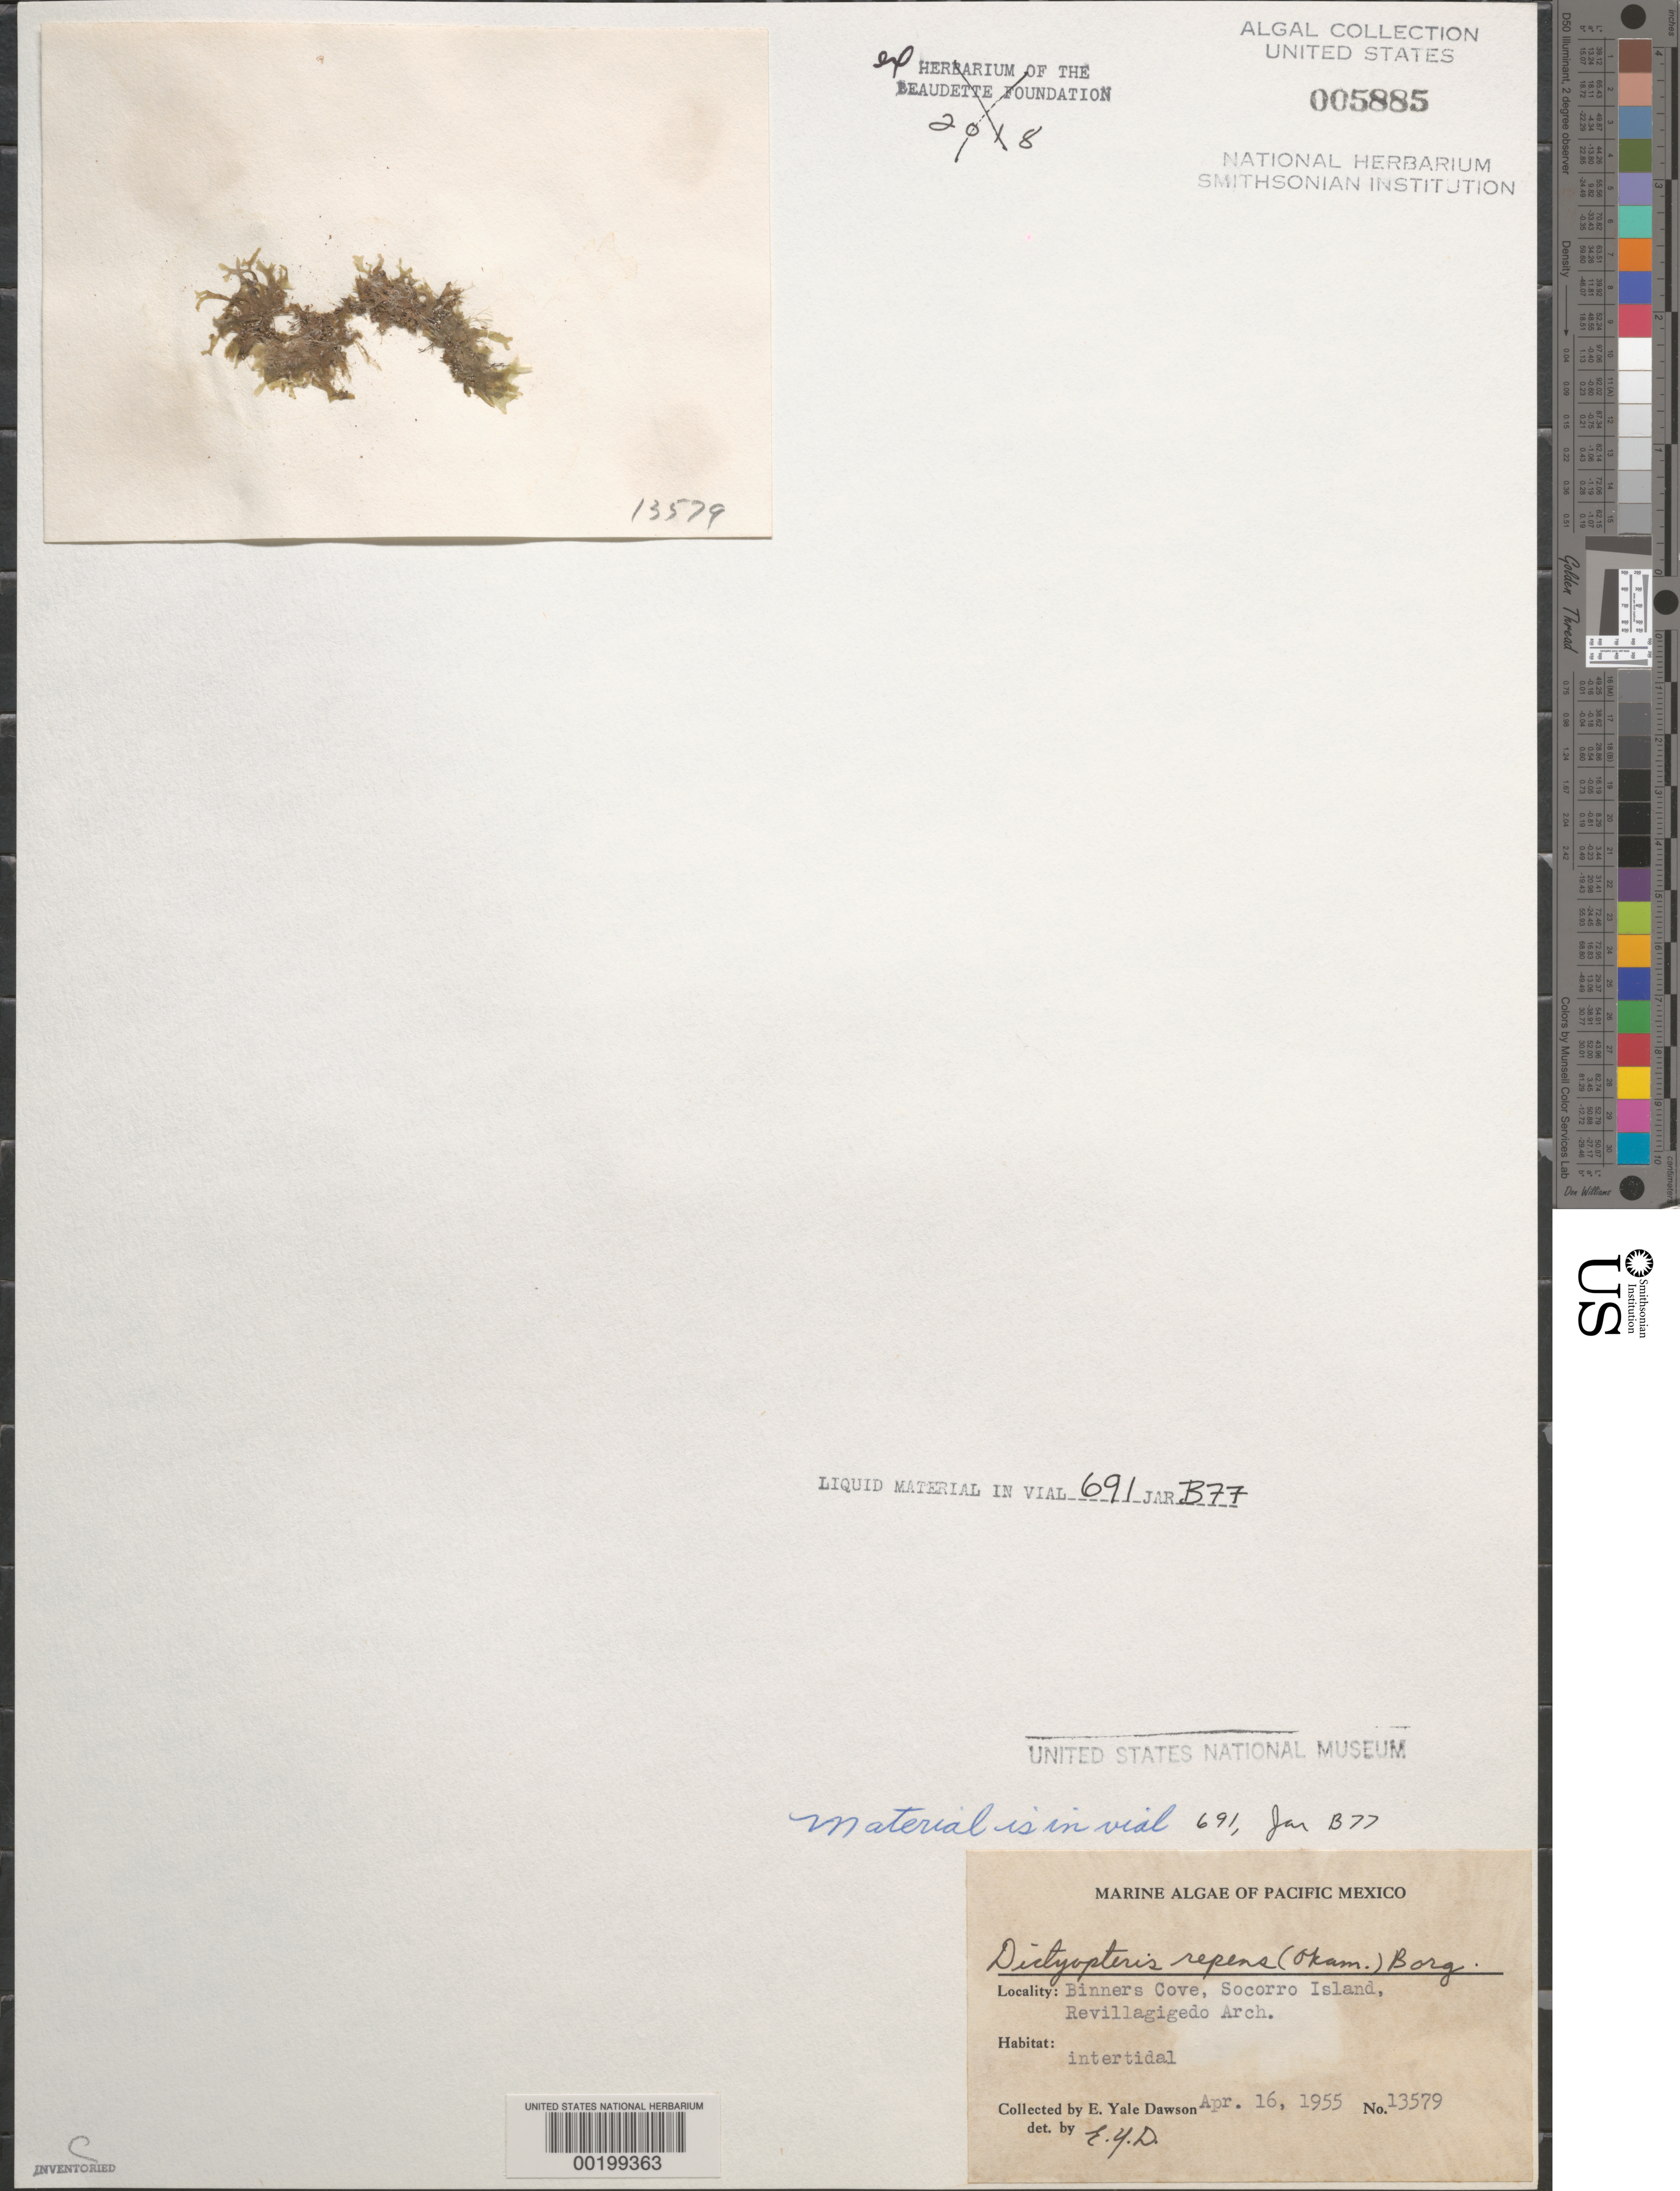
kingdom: Chromista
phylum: Ochrophyta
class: Phaeophyceae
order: Dictyotales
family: Dictyotaceae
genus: Dictyopteris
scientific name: Dictyopteris repens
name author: (Okamura) Børgesen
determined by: Dawson, E. Y.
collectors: E. Y. Dawson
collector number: EYD 13579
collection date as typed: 16 Apr 1955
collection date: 1955-04-16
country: Mexico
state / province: Colima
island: Isla Socorro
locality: Binners Cove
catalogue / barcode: US 5885